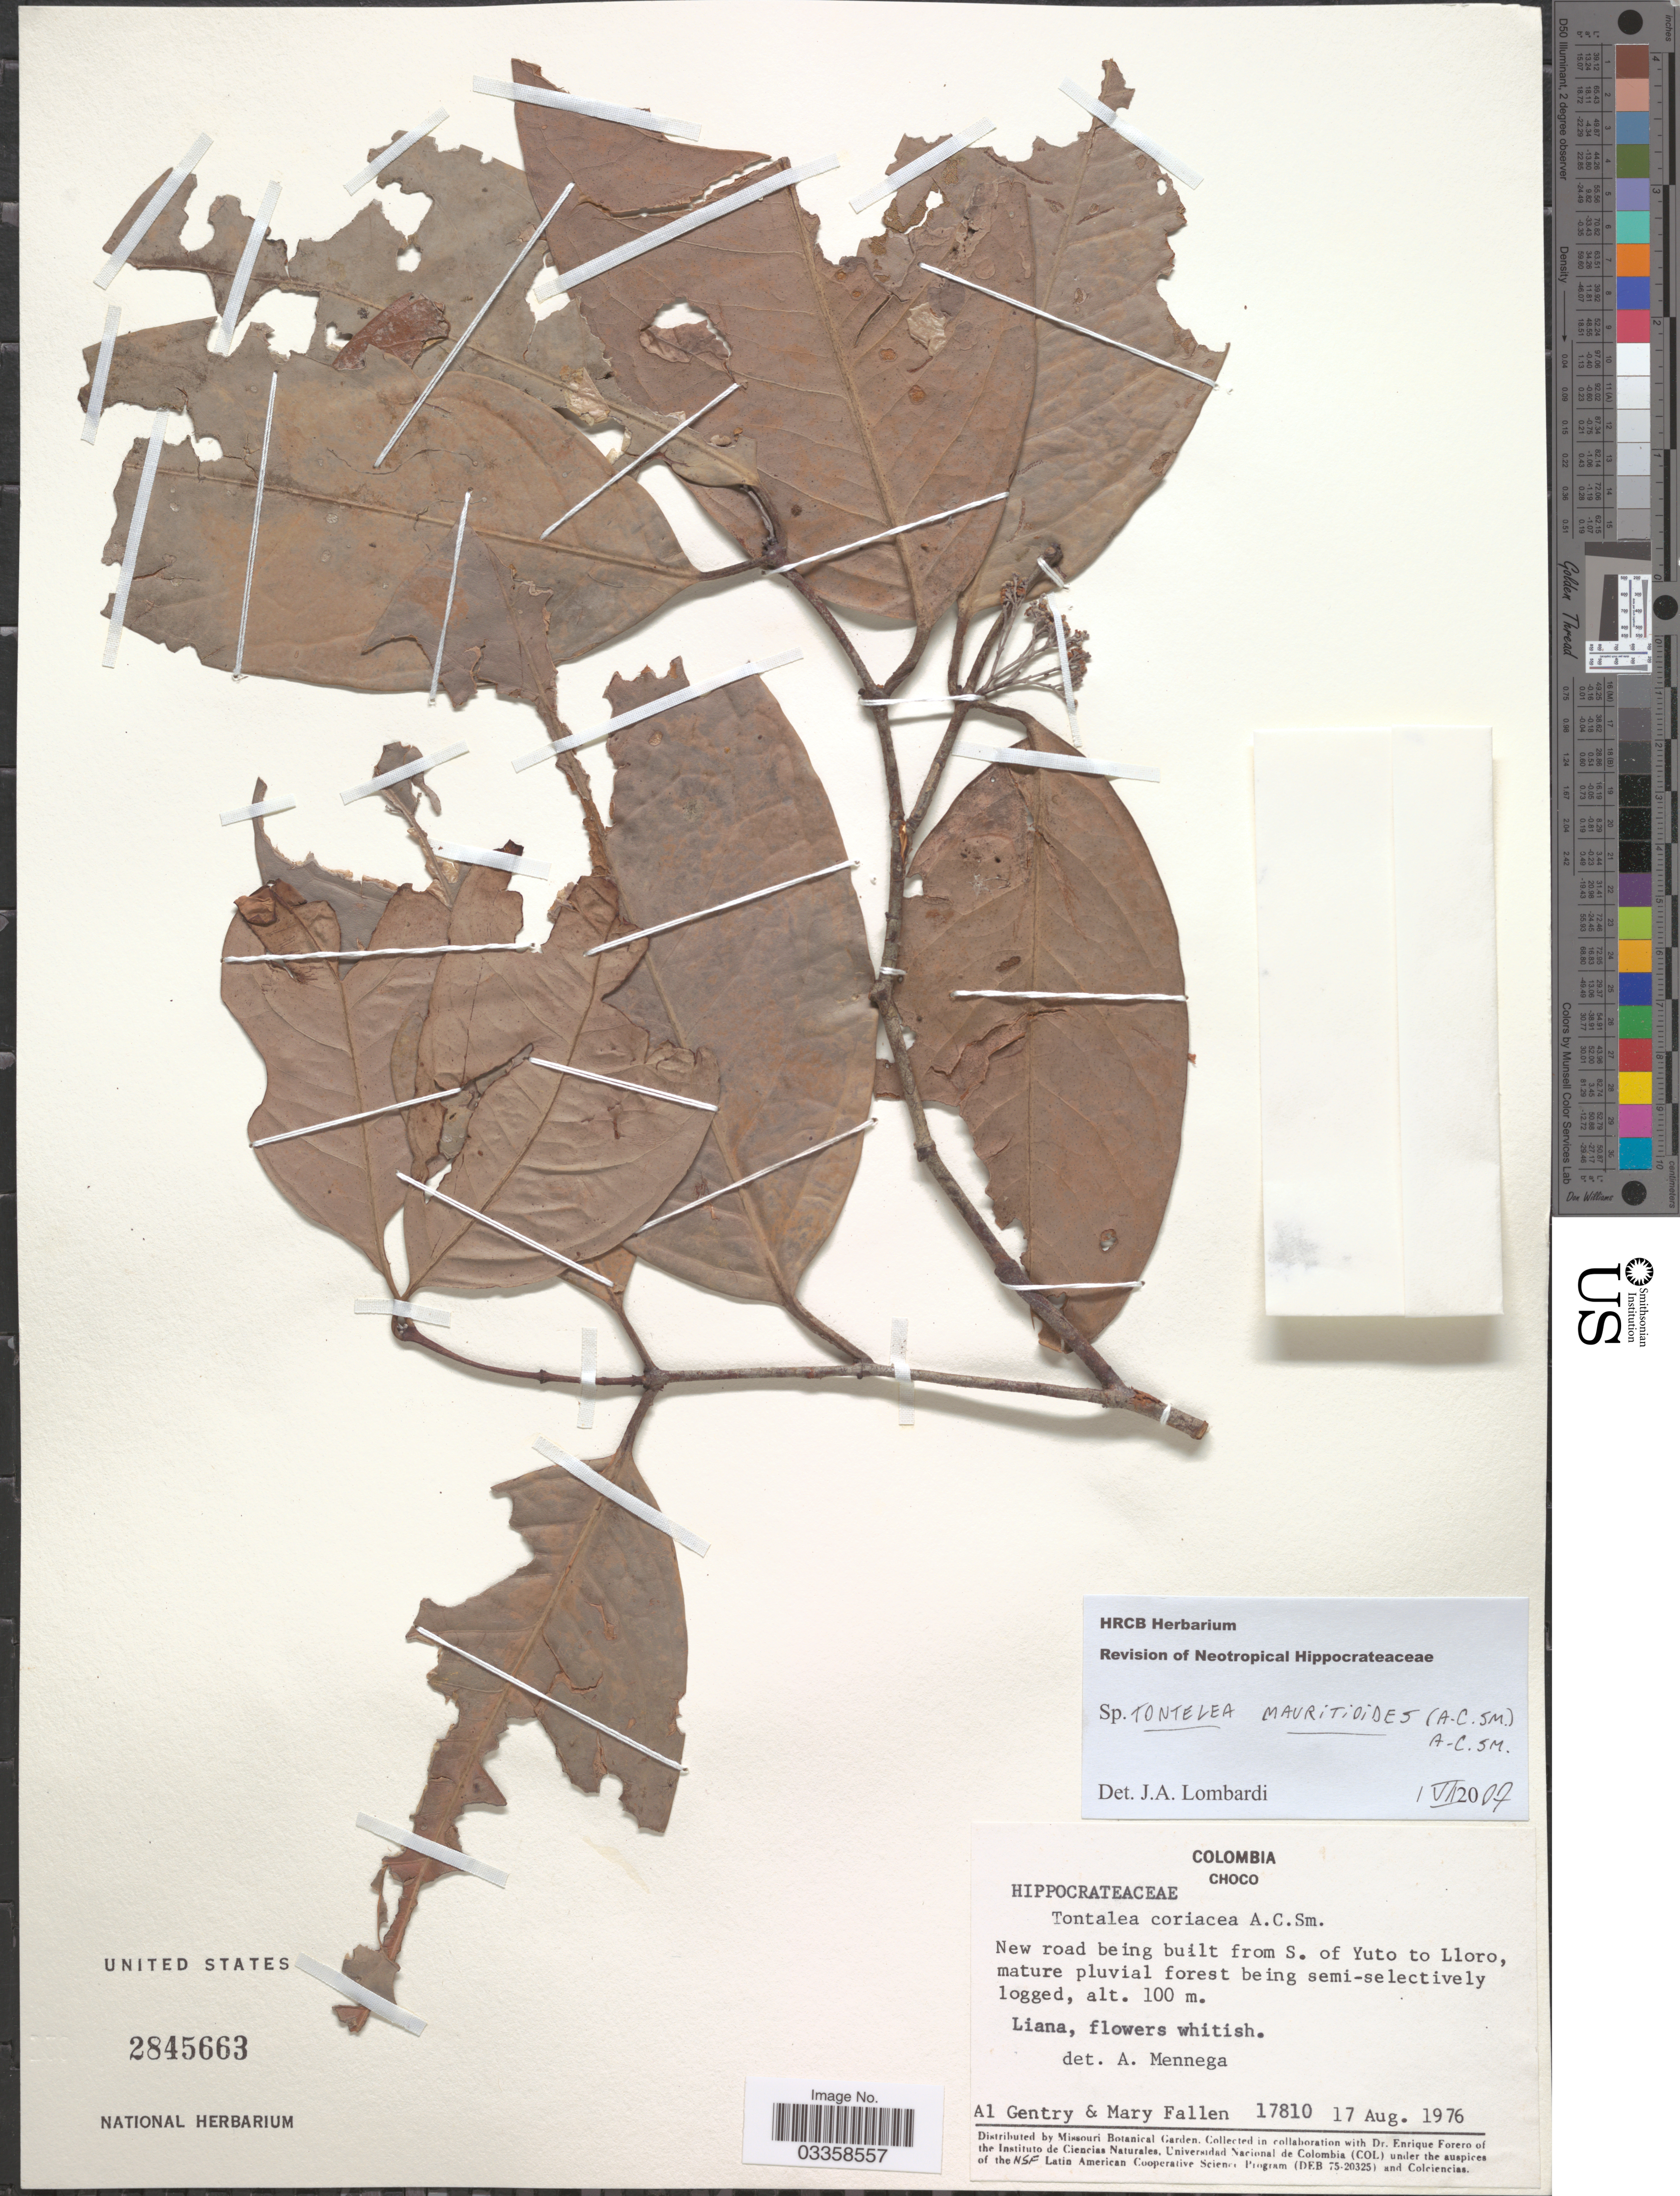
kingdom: Plantae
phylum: Tracheophyta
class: Magnoliopsida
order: Celastrales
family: Celastraceae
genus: Tontelea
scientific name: Tontelea mauritioides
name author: (A.C. Sm.) A.C. Sm.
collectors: A. H. Gentry & M. Fallen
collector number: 17810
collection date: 1976-08-17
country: Colombia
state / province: Chocó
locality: New road being built from S. of Yuto to Lloro.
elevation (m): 100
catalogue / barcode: US 2845663